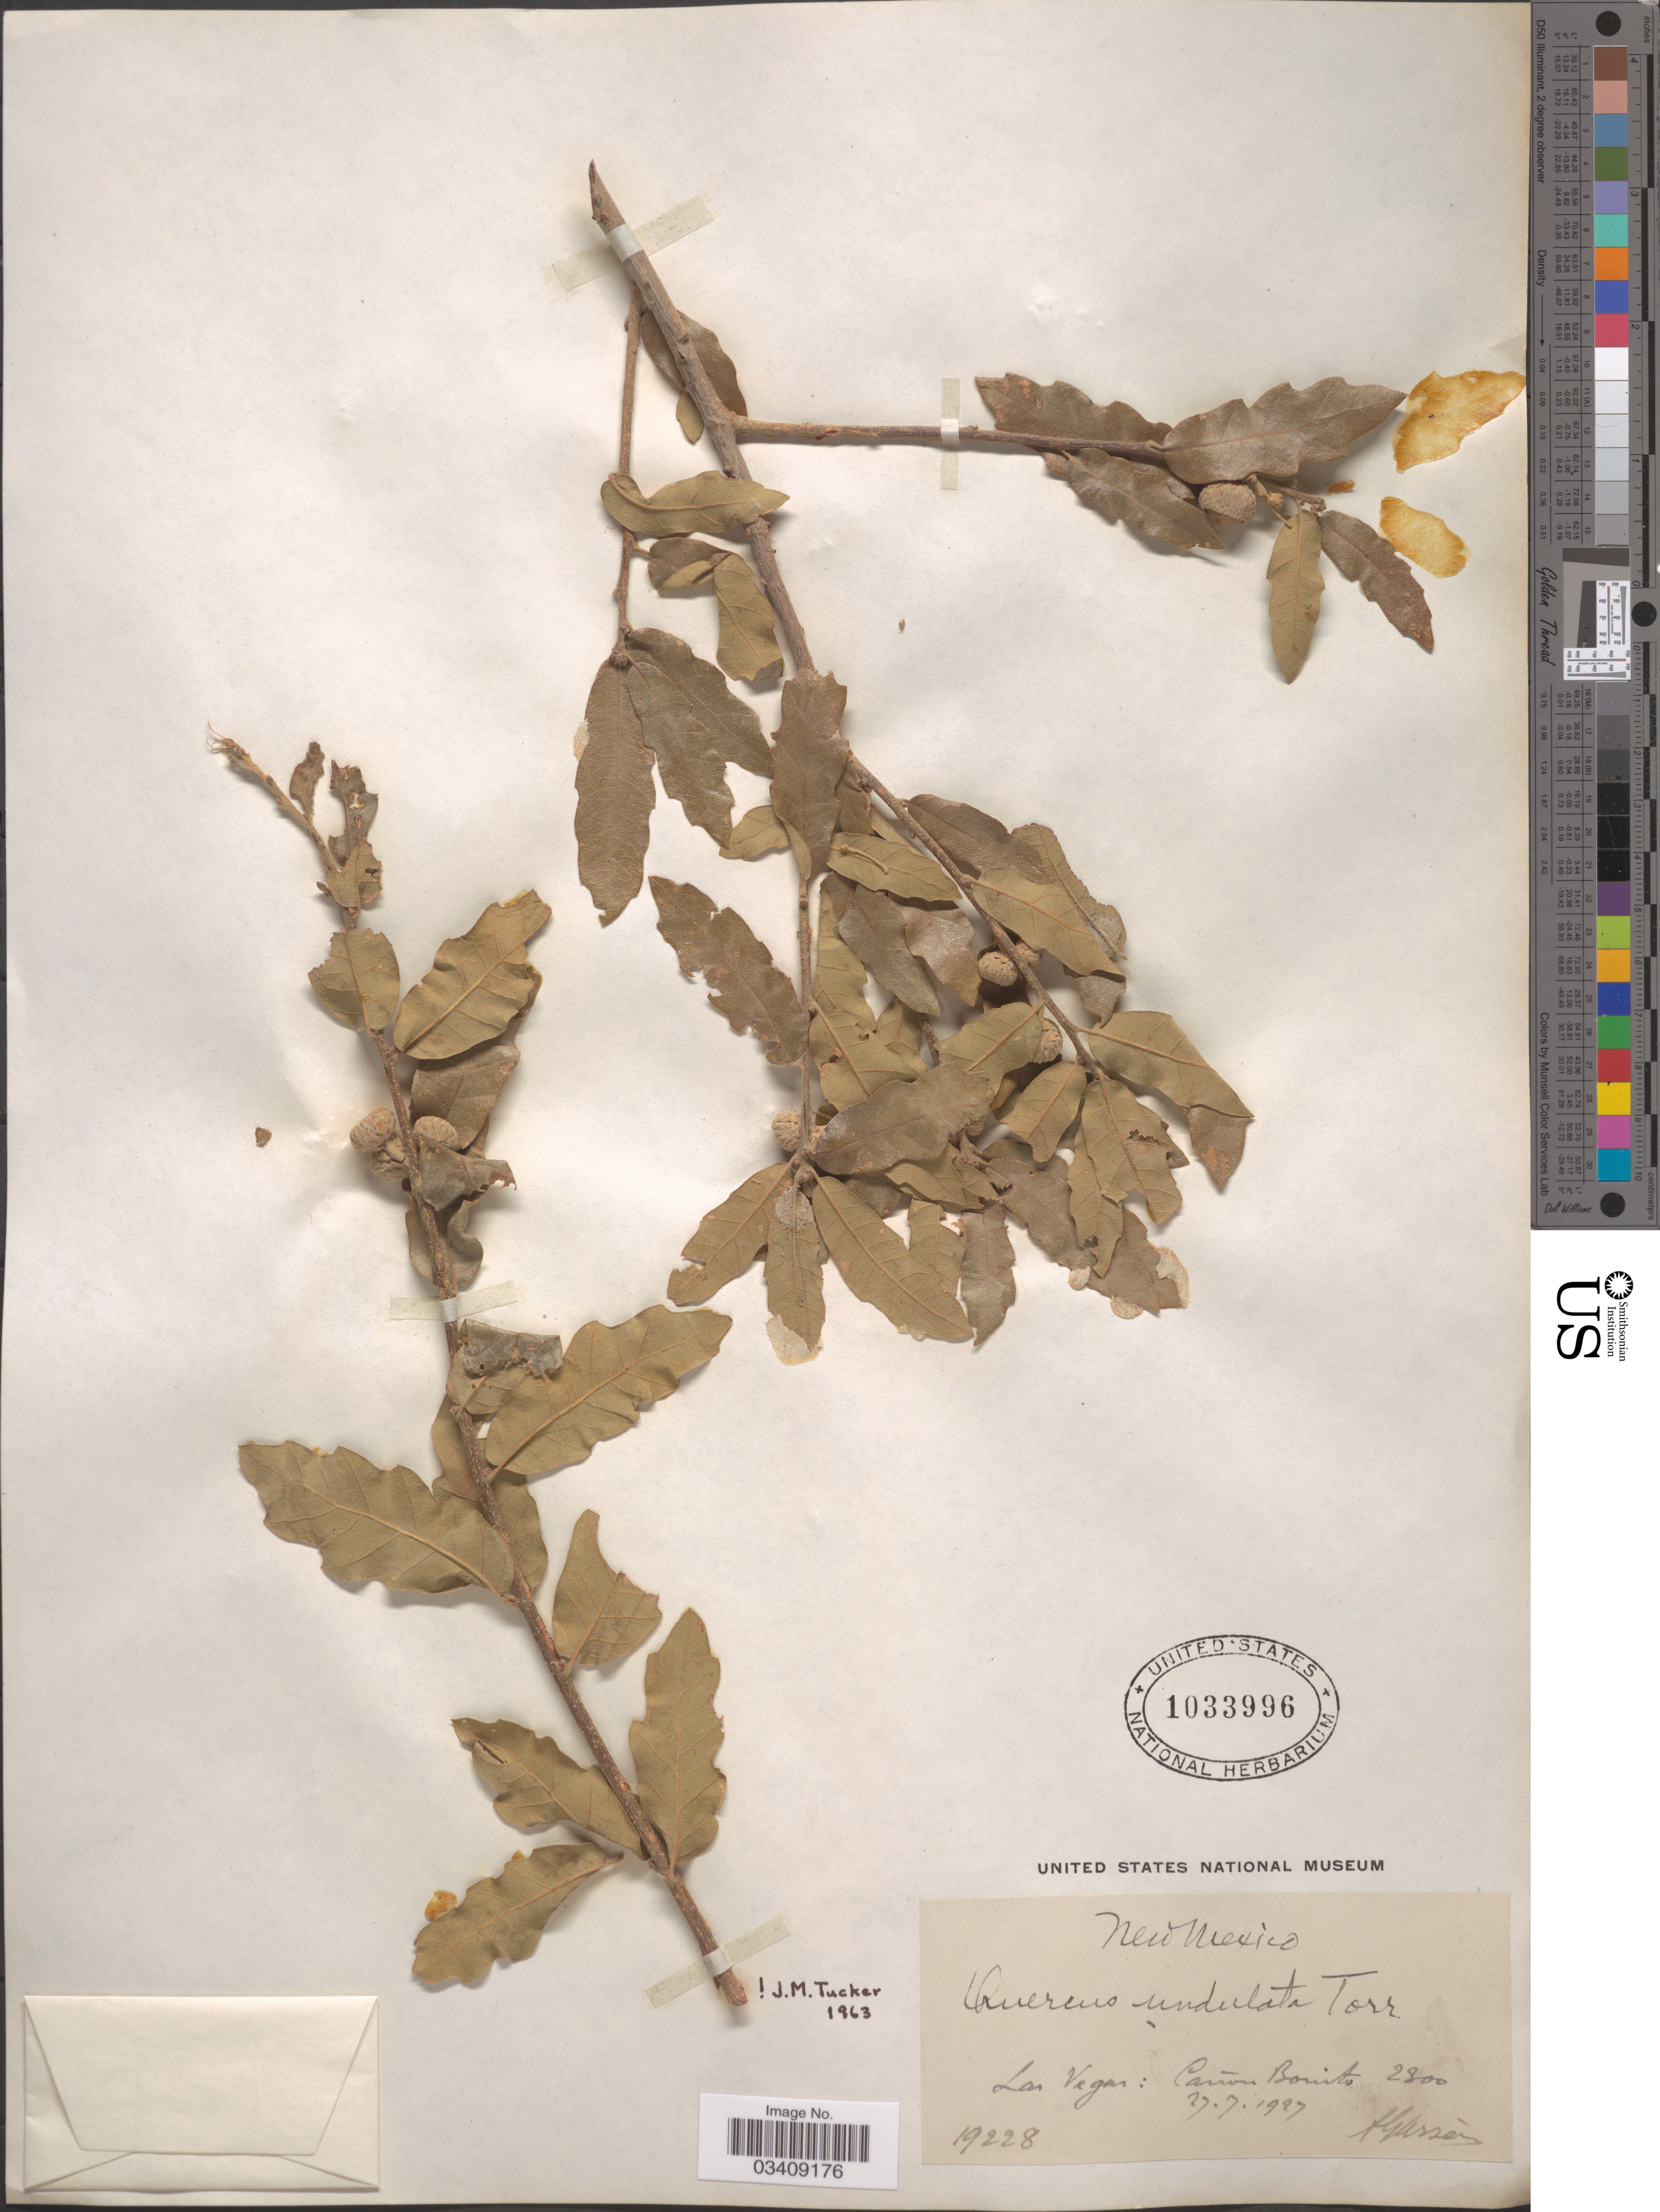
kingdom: Plantae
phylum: Tracheophyta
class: Magnoliopsida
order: Fagales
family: Fagaceae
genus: Quercus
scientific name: Quercus undulata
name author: Torr.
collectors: F. Arsène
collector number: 19228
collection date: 1927-07-27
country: United States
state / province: New Mexico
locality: Las Vegas. Cañon Bonito.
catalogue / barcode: US 1033996